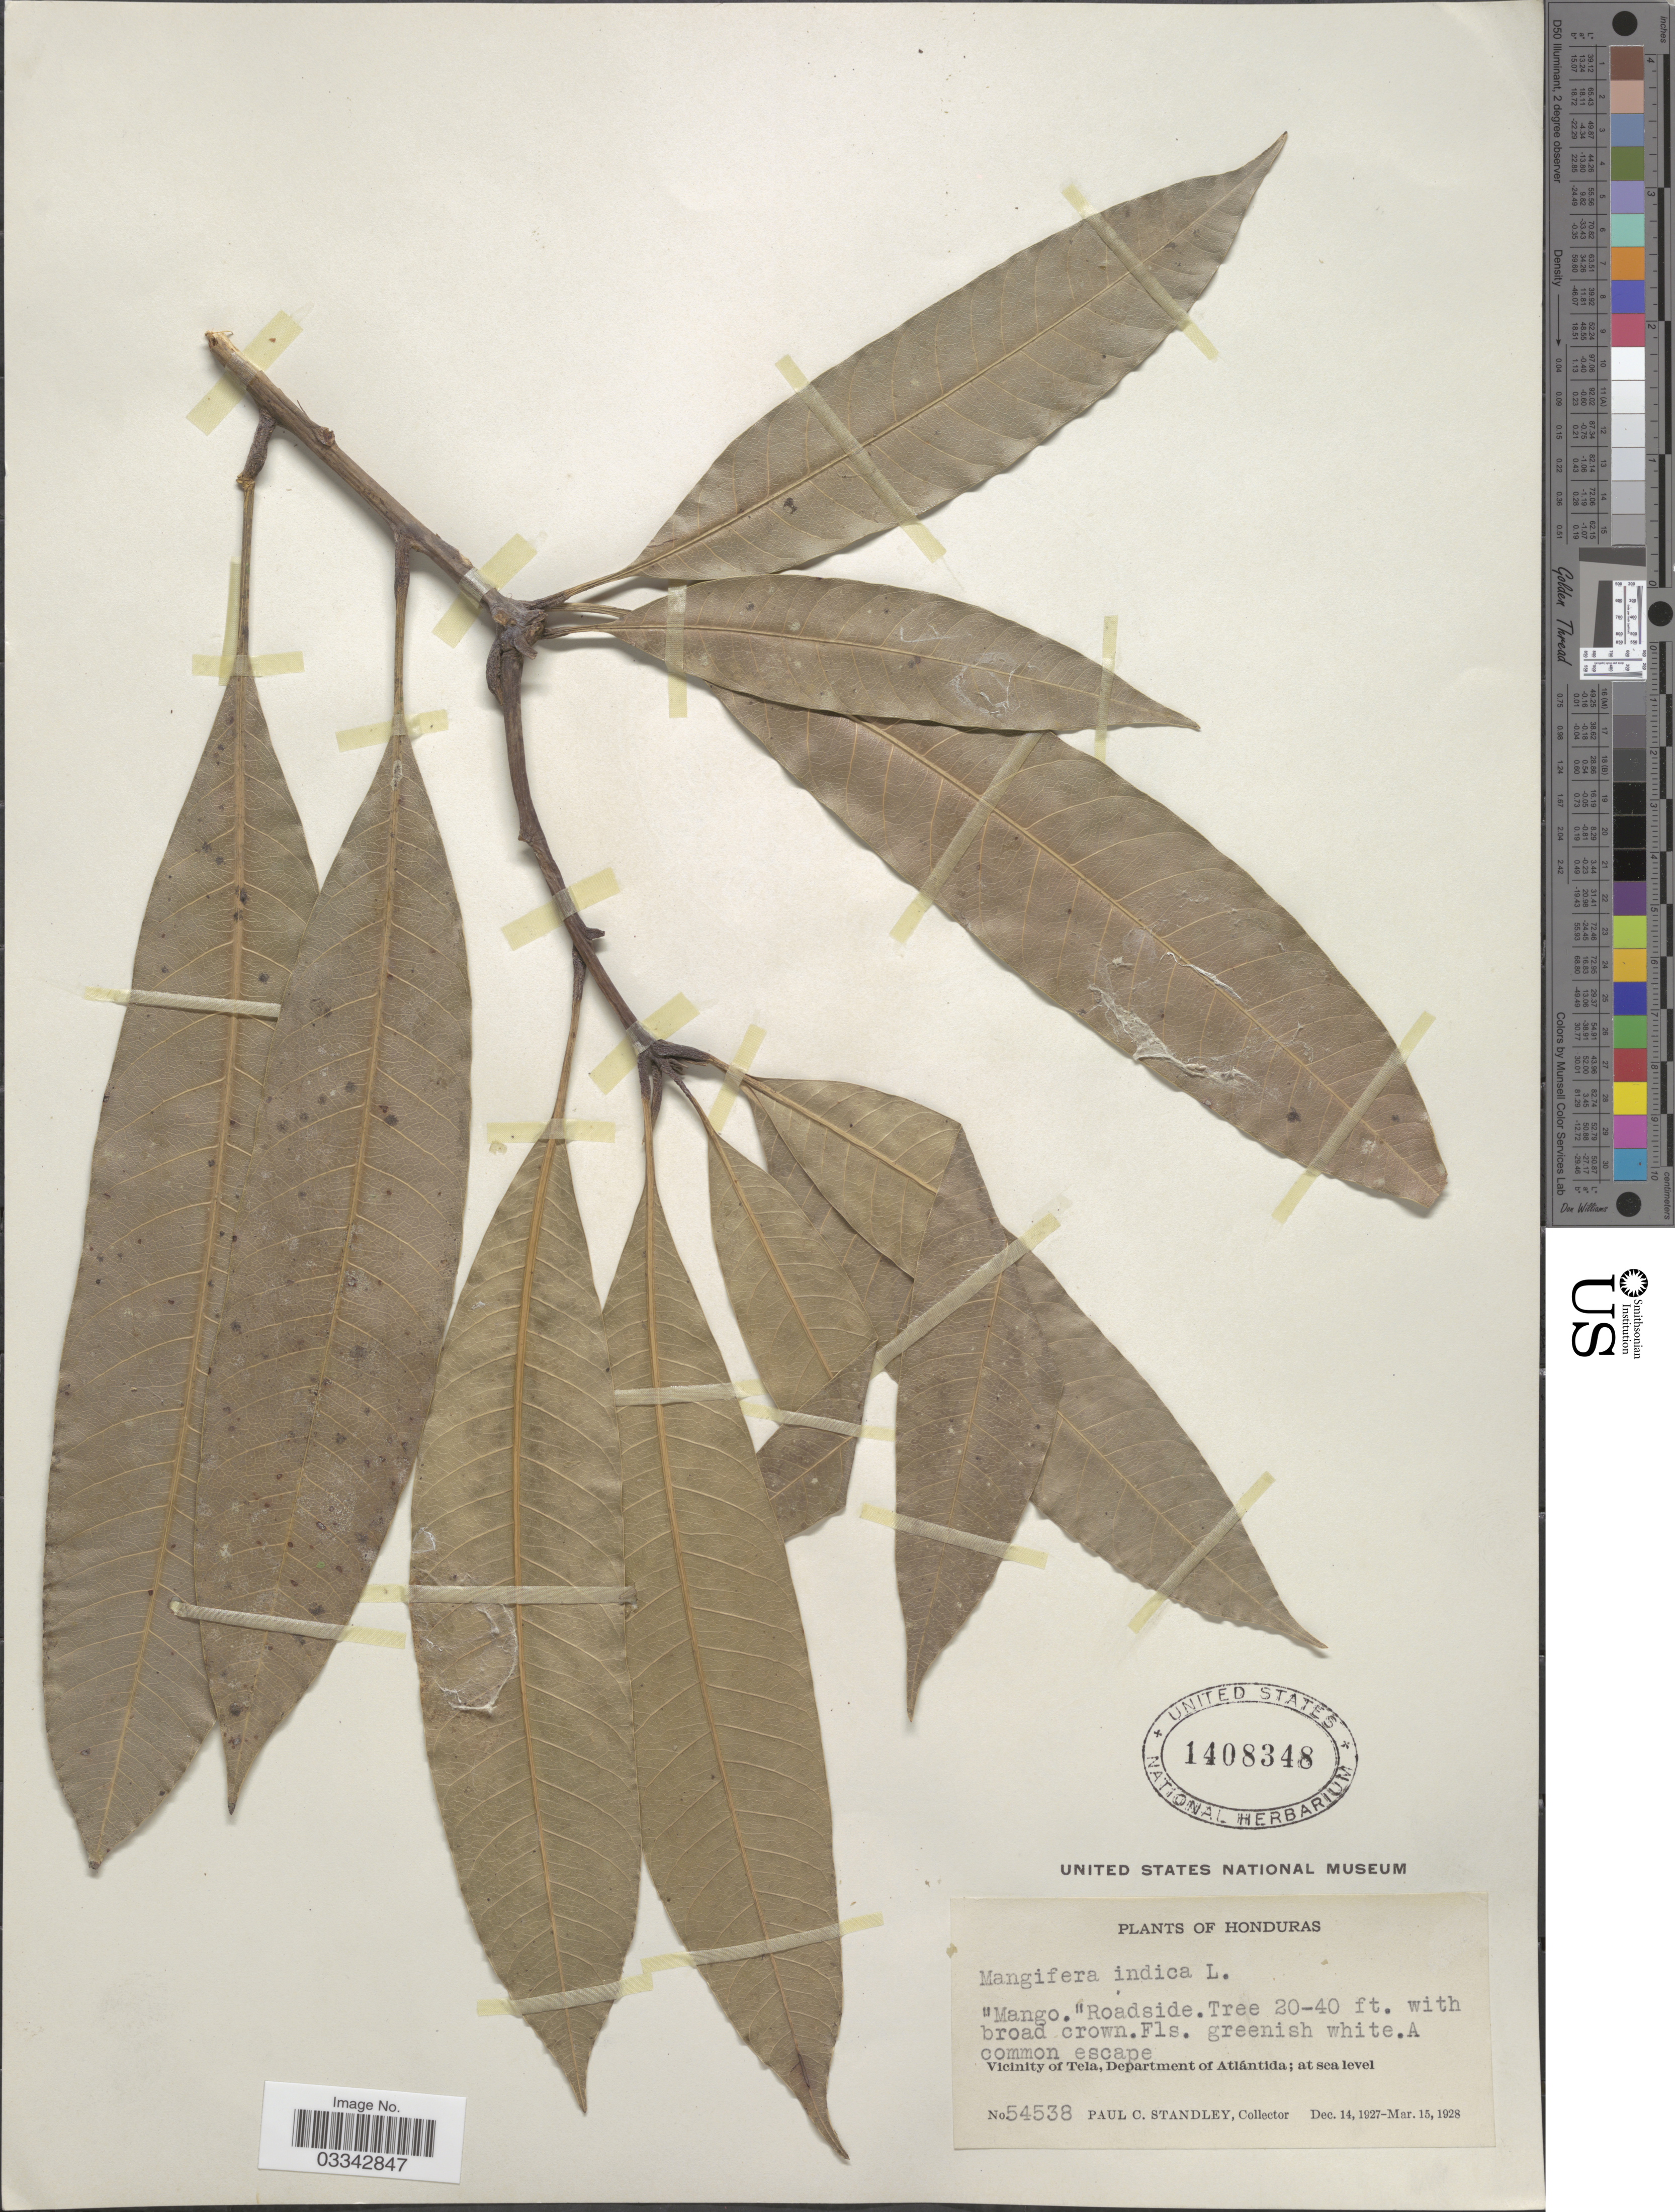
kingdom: Plantae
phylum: Tracheophyta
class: Magnoliopsida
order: Sapindales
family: Anacardiaceae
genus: Mangifera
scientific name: Mangifera indica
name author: L.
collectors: P. C. Standley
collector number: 54538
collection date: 1927-12-14/1928-03-15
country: Honduras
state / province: Atlántida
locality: Vicinity of Tela, Department of Atlántida.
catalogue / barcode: US 1408348